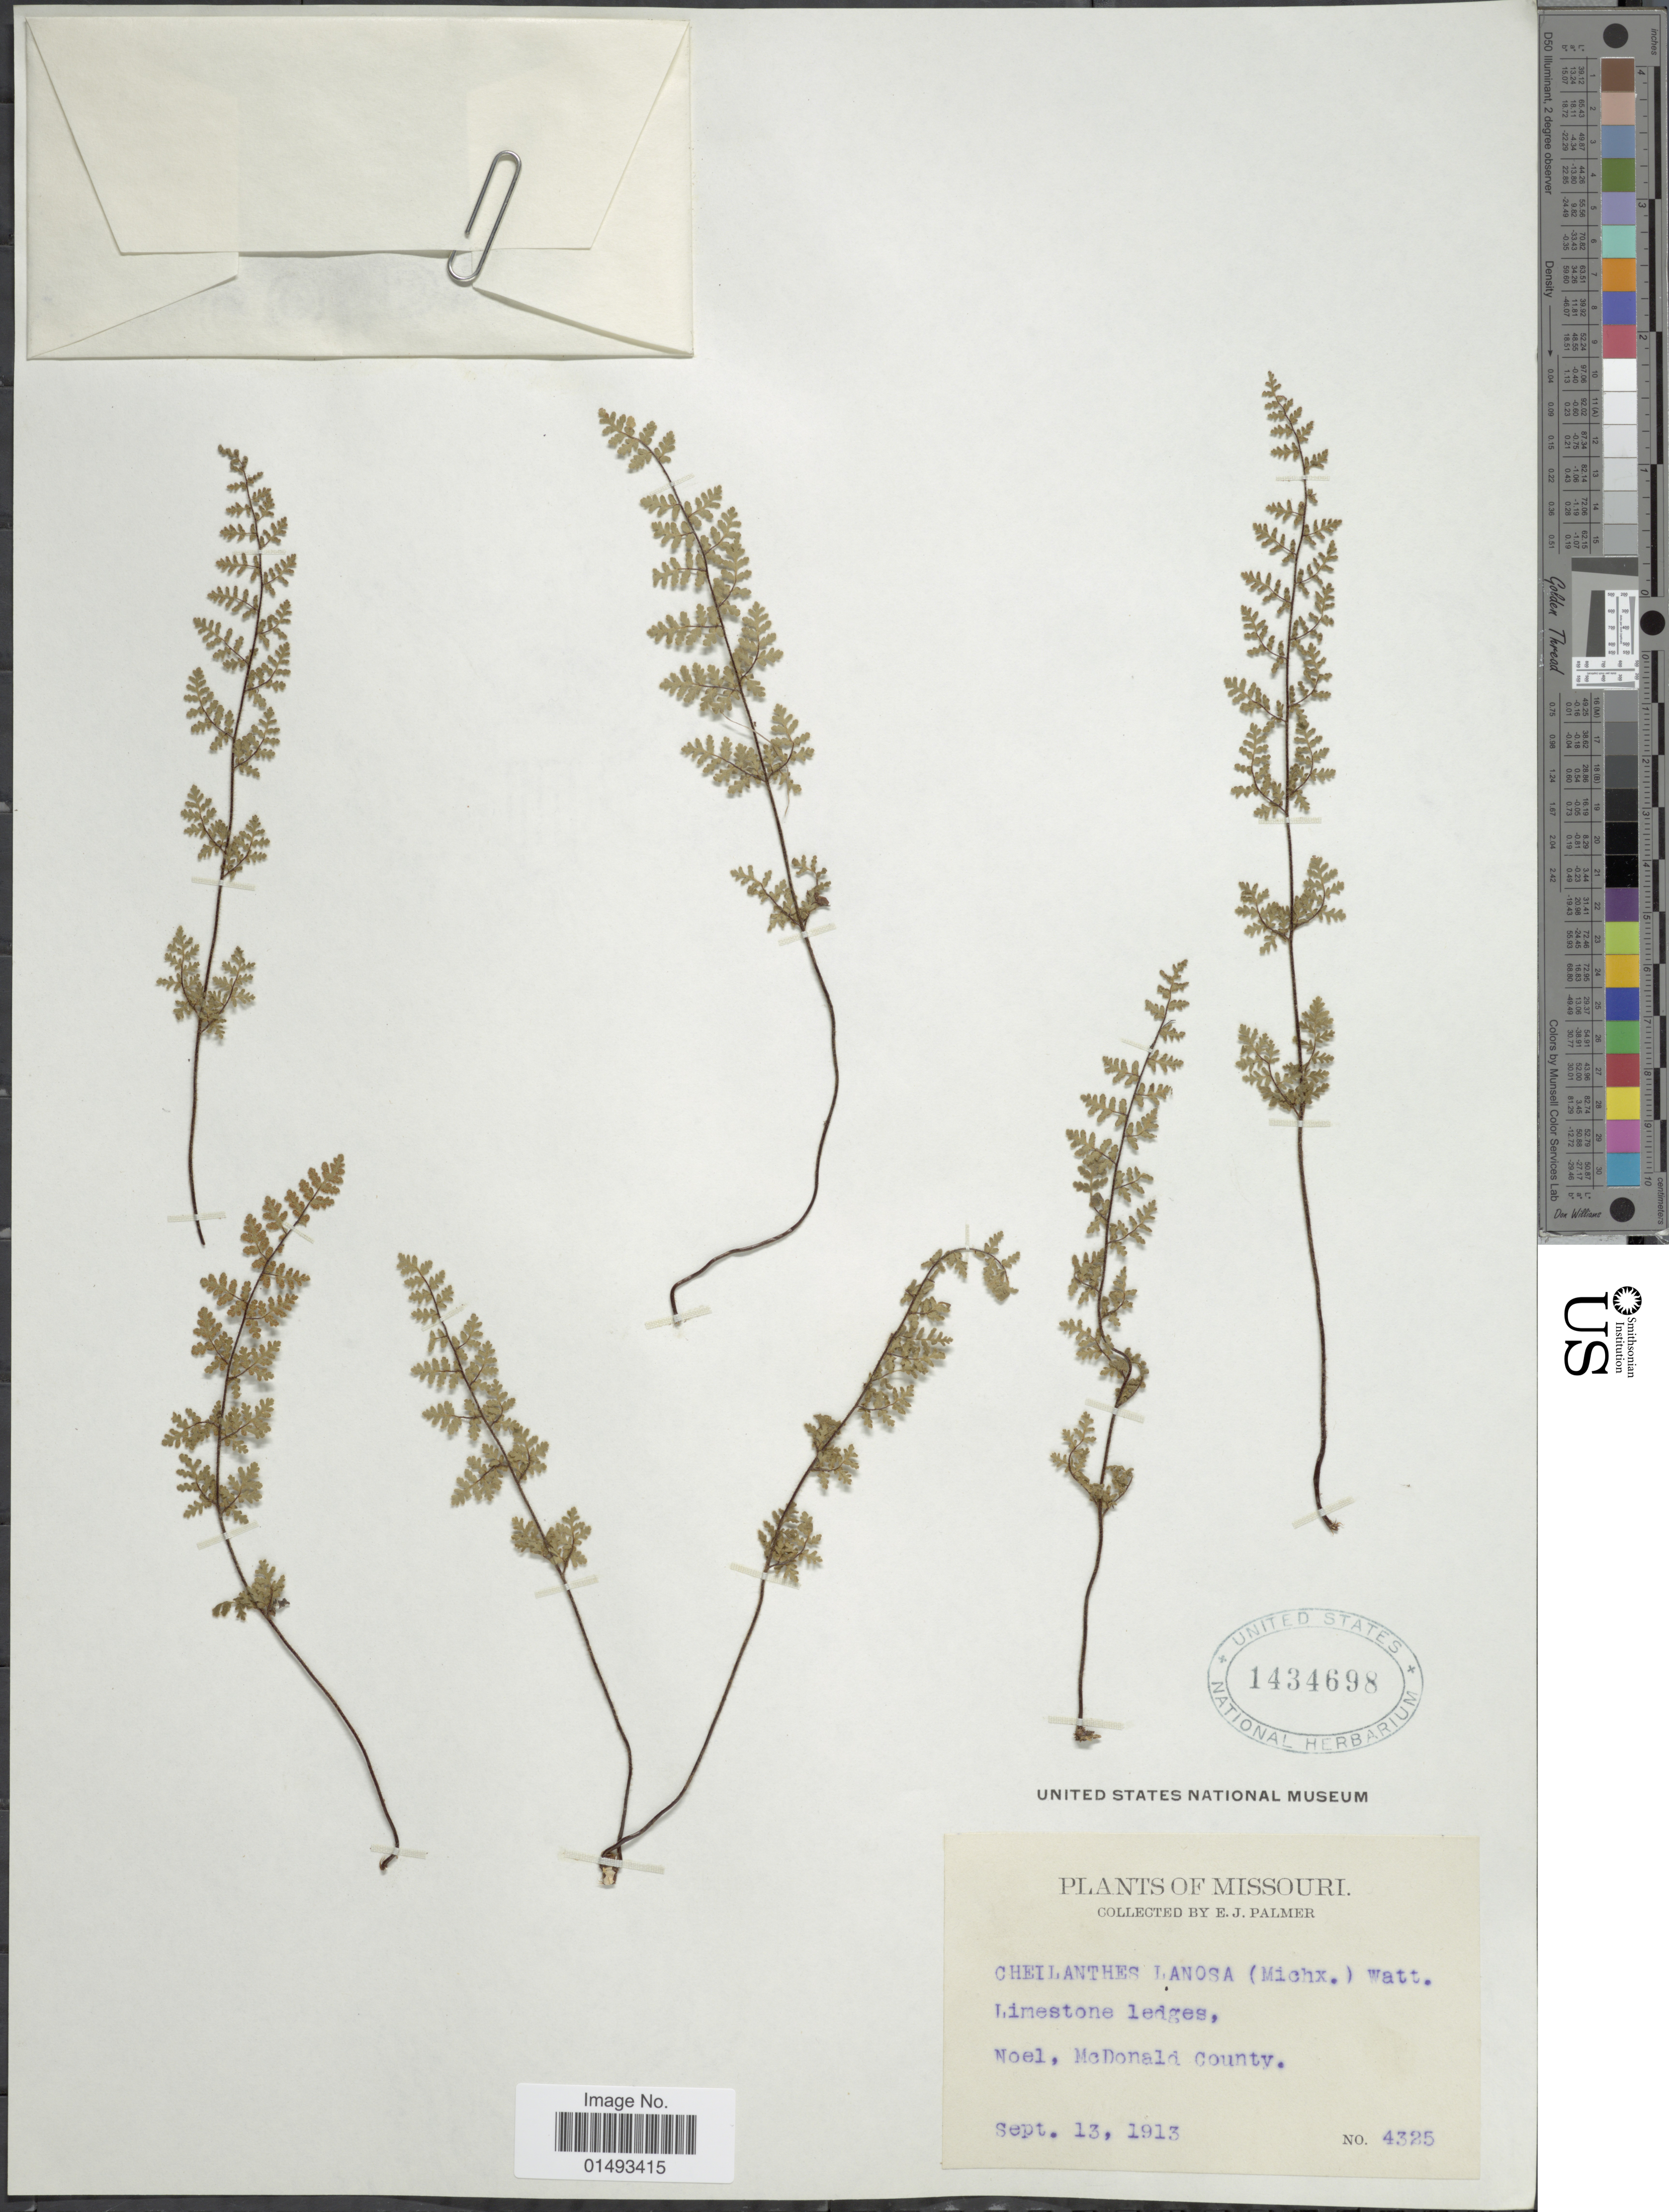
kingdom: Plantae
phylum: Tracheophyta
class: Polypodiopsida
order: Polypodiales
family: Pteridaceae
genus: Myriopteris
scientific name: Myriopteris lanosa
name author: (Michx.) Grusz & Windham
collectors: E. J. Palmer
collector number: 4325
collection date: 1913-09-13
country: United States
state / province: Missouri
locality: Plants of Missouri, Limestone ledges, Noel, McDonald county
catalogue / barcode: US 1434698